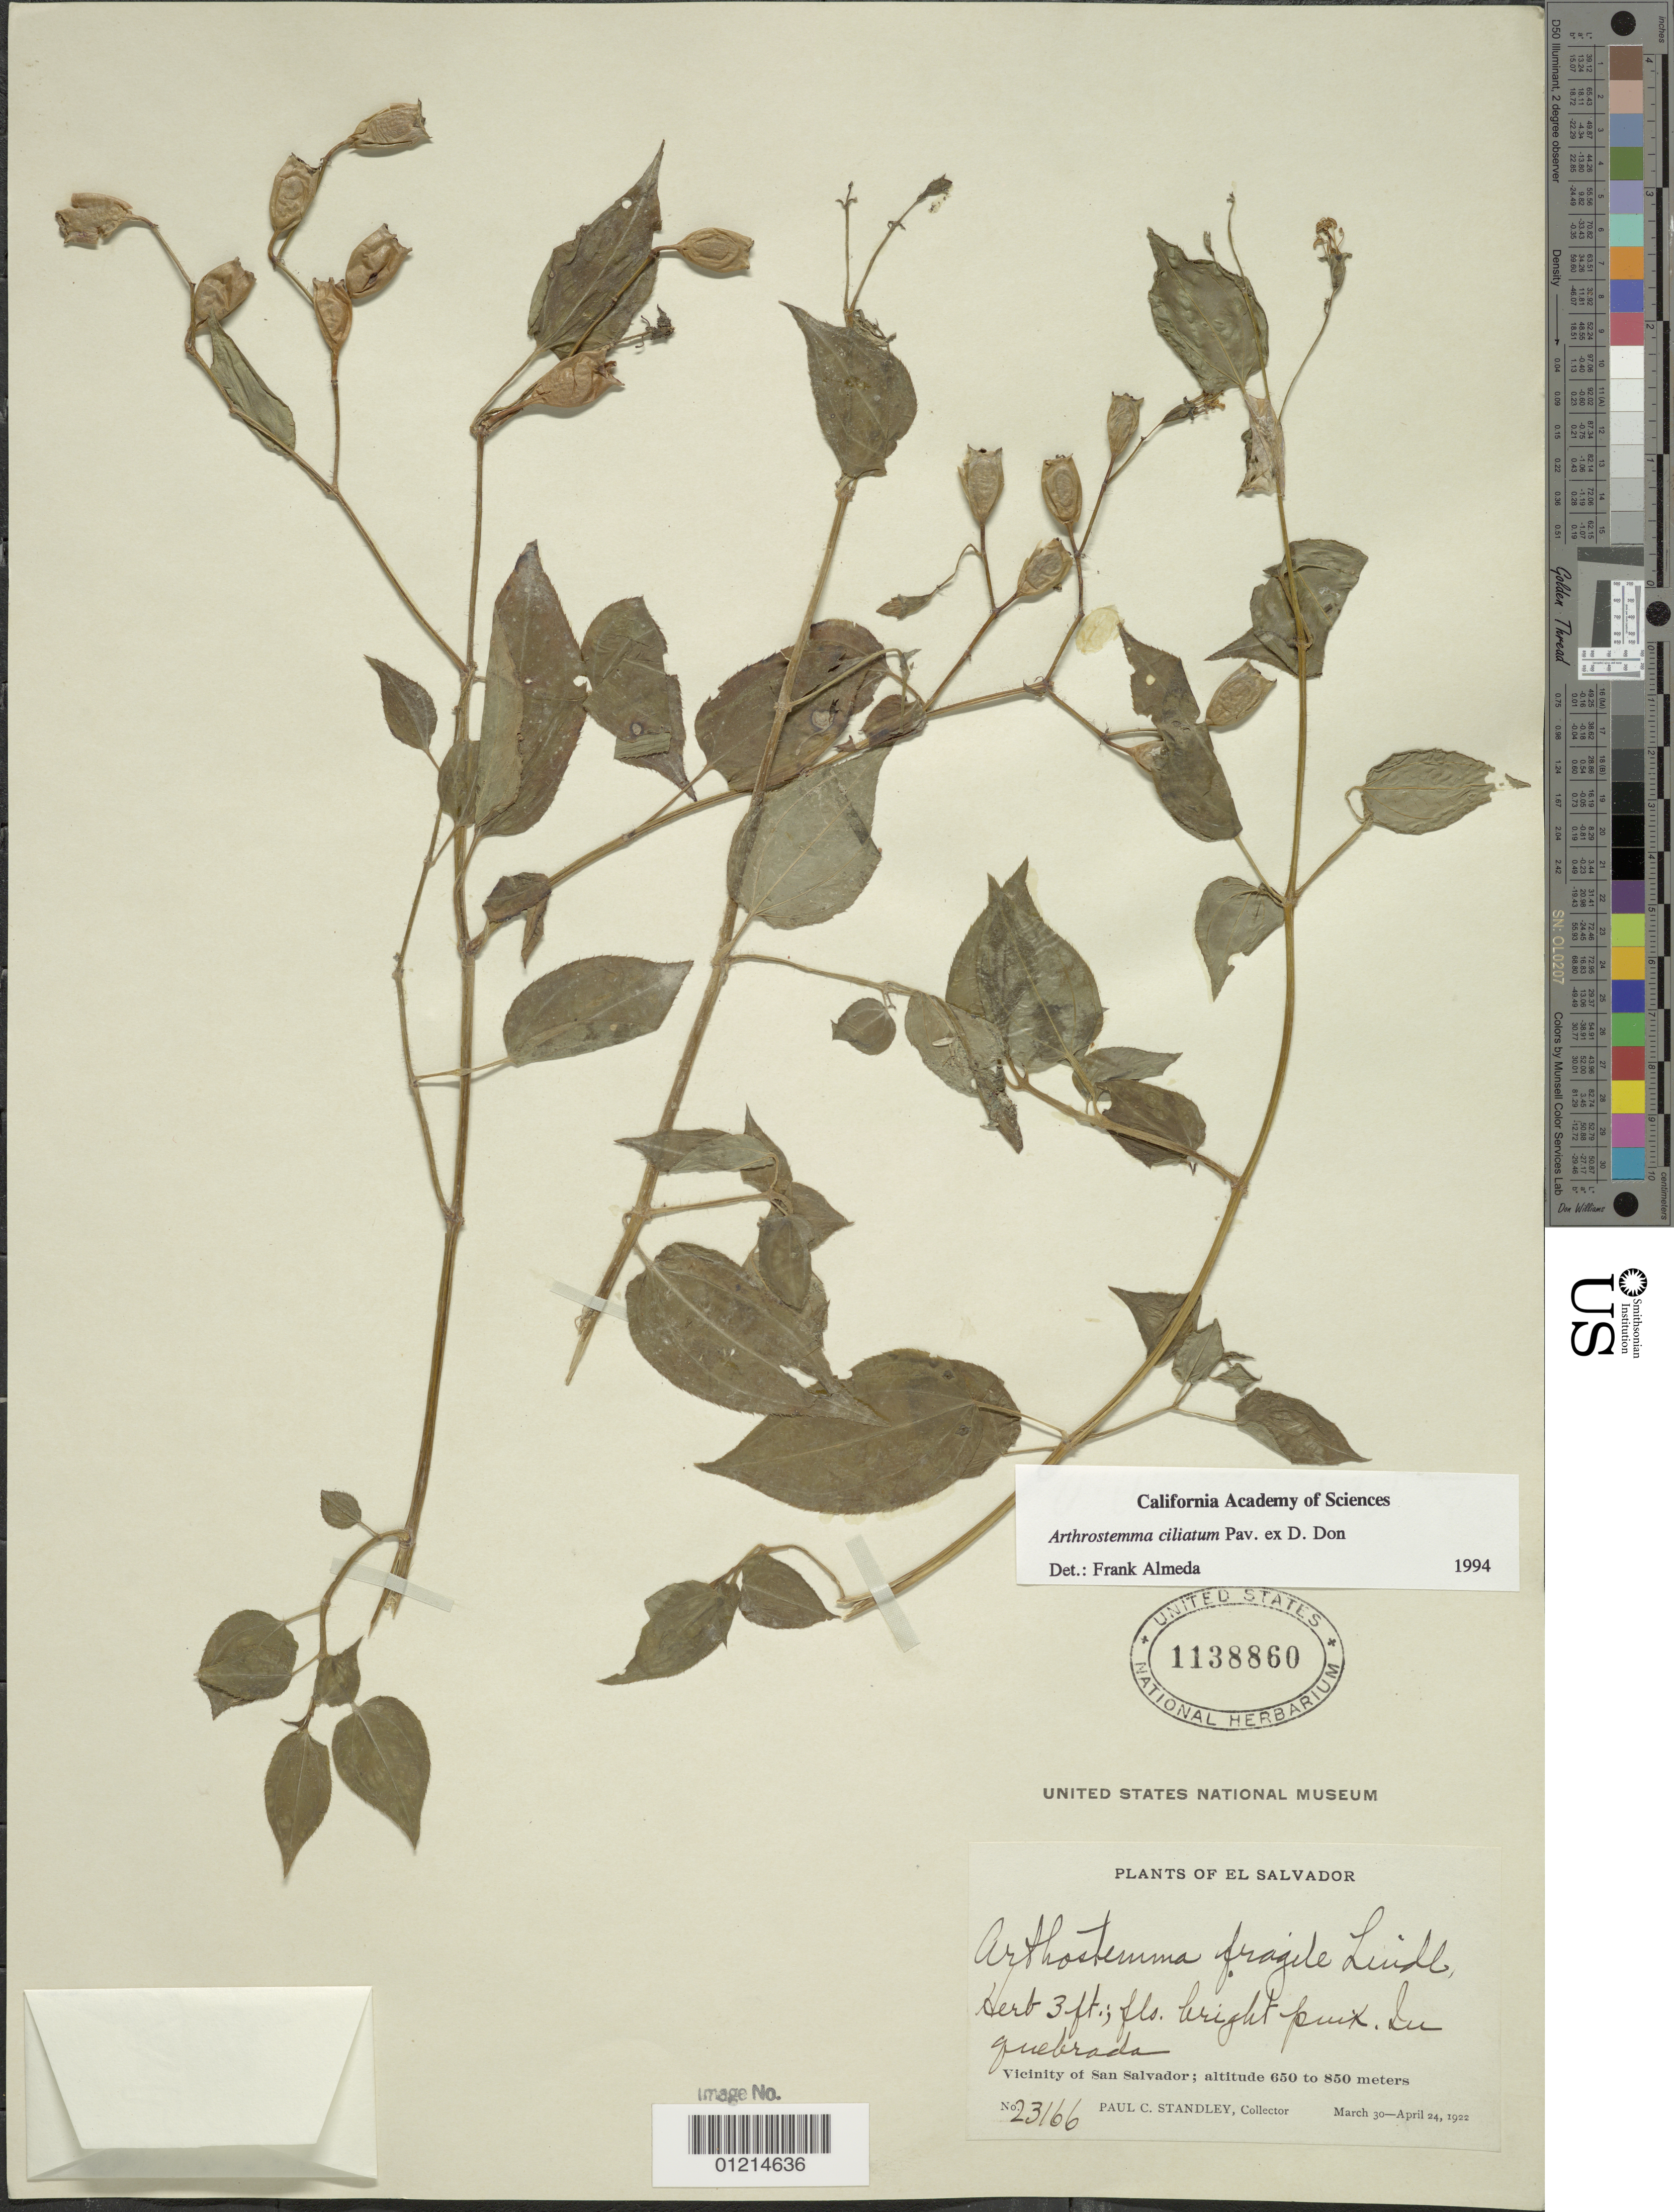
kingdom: Plantae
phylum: Tracheophyta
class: Magnoliopsida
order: Myrtales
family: Melastomataceae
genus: Arthrostemma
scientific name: Arthrostemma ciliatum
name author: Pav. ex D. Don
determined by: Almeda, F.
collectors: P. C. Standley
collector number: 23166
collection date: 1922-03-30/1922-04-24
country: El Salvador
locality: Vicinity of San Salvador.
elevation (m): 650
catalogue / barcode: US 1138860